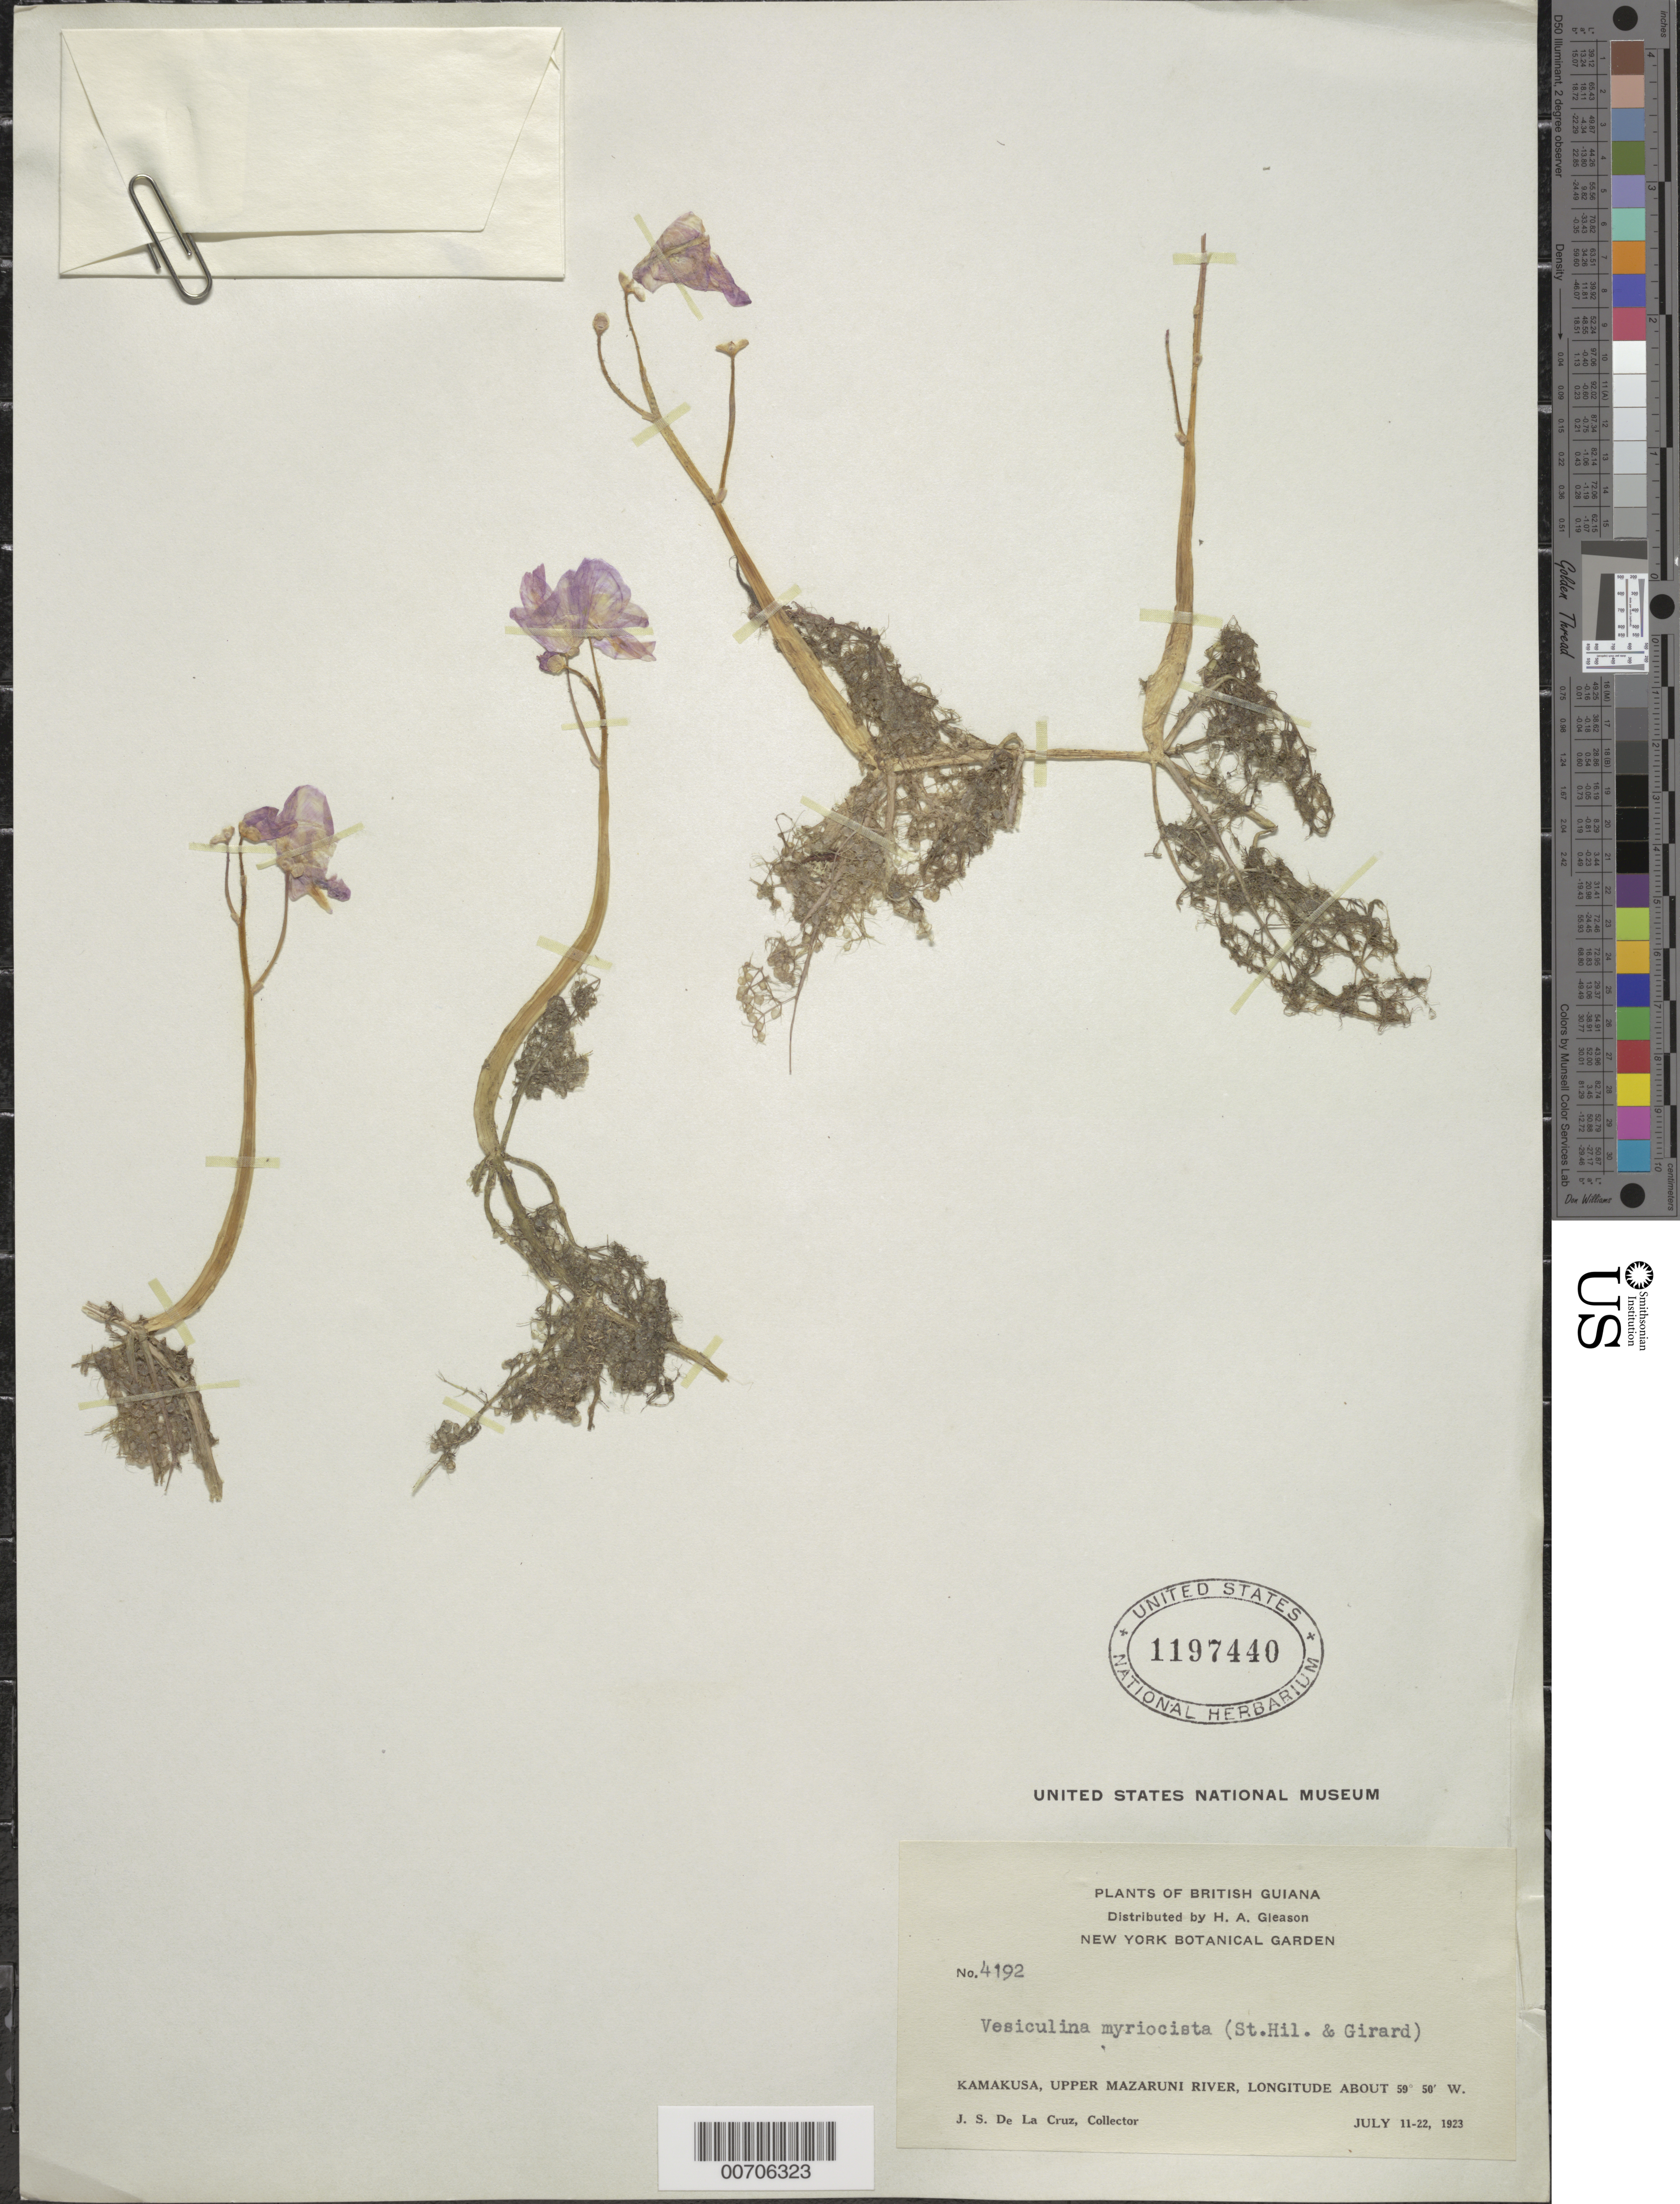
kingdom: Plantae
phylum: Tracheophyta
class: Magnoliopsida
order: Lamiales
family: Lentibulariaceae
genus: Utricularia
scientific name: Utricularia myriocista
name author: A. St.-Hil. & Girard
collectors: J. S. de la Cruz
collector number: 4192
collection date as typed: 11-Jul-23 to 22-Jul-23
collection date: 1923-07-11/1923-07-22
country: Guyana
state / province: Cuyuni-Mazaruni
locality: Kamakusa, Upper Mazaruni R.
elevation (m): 100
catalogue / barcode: US 1197440